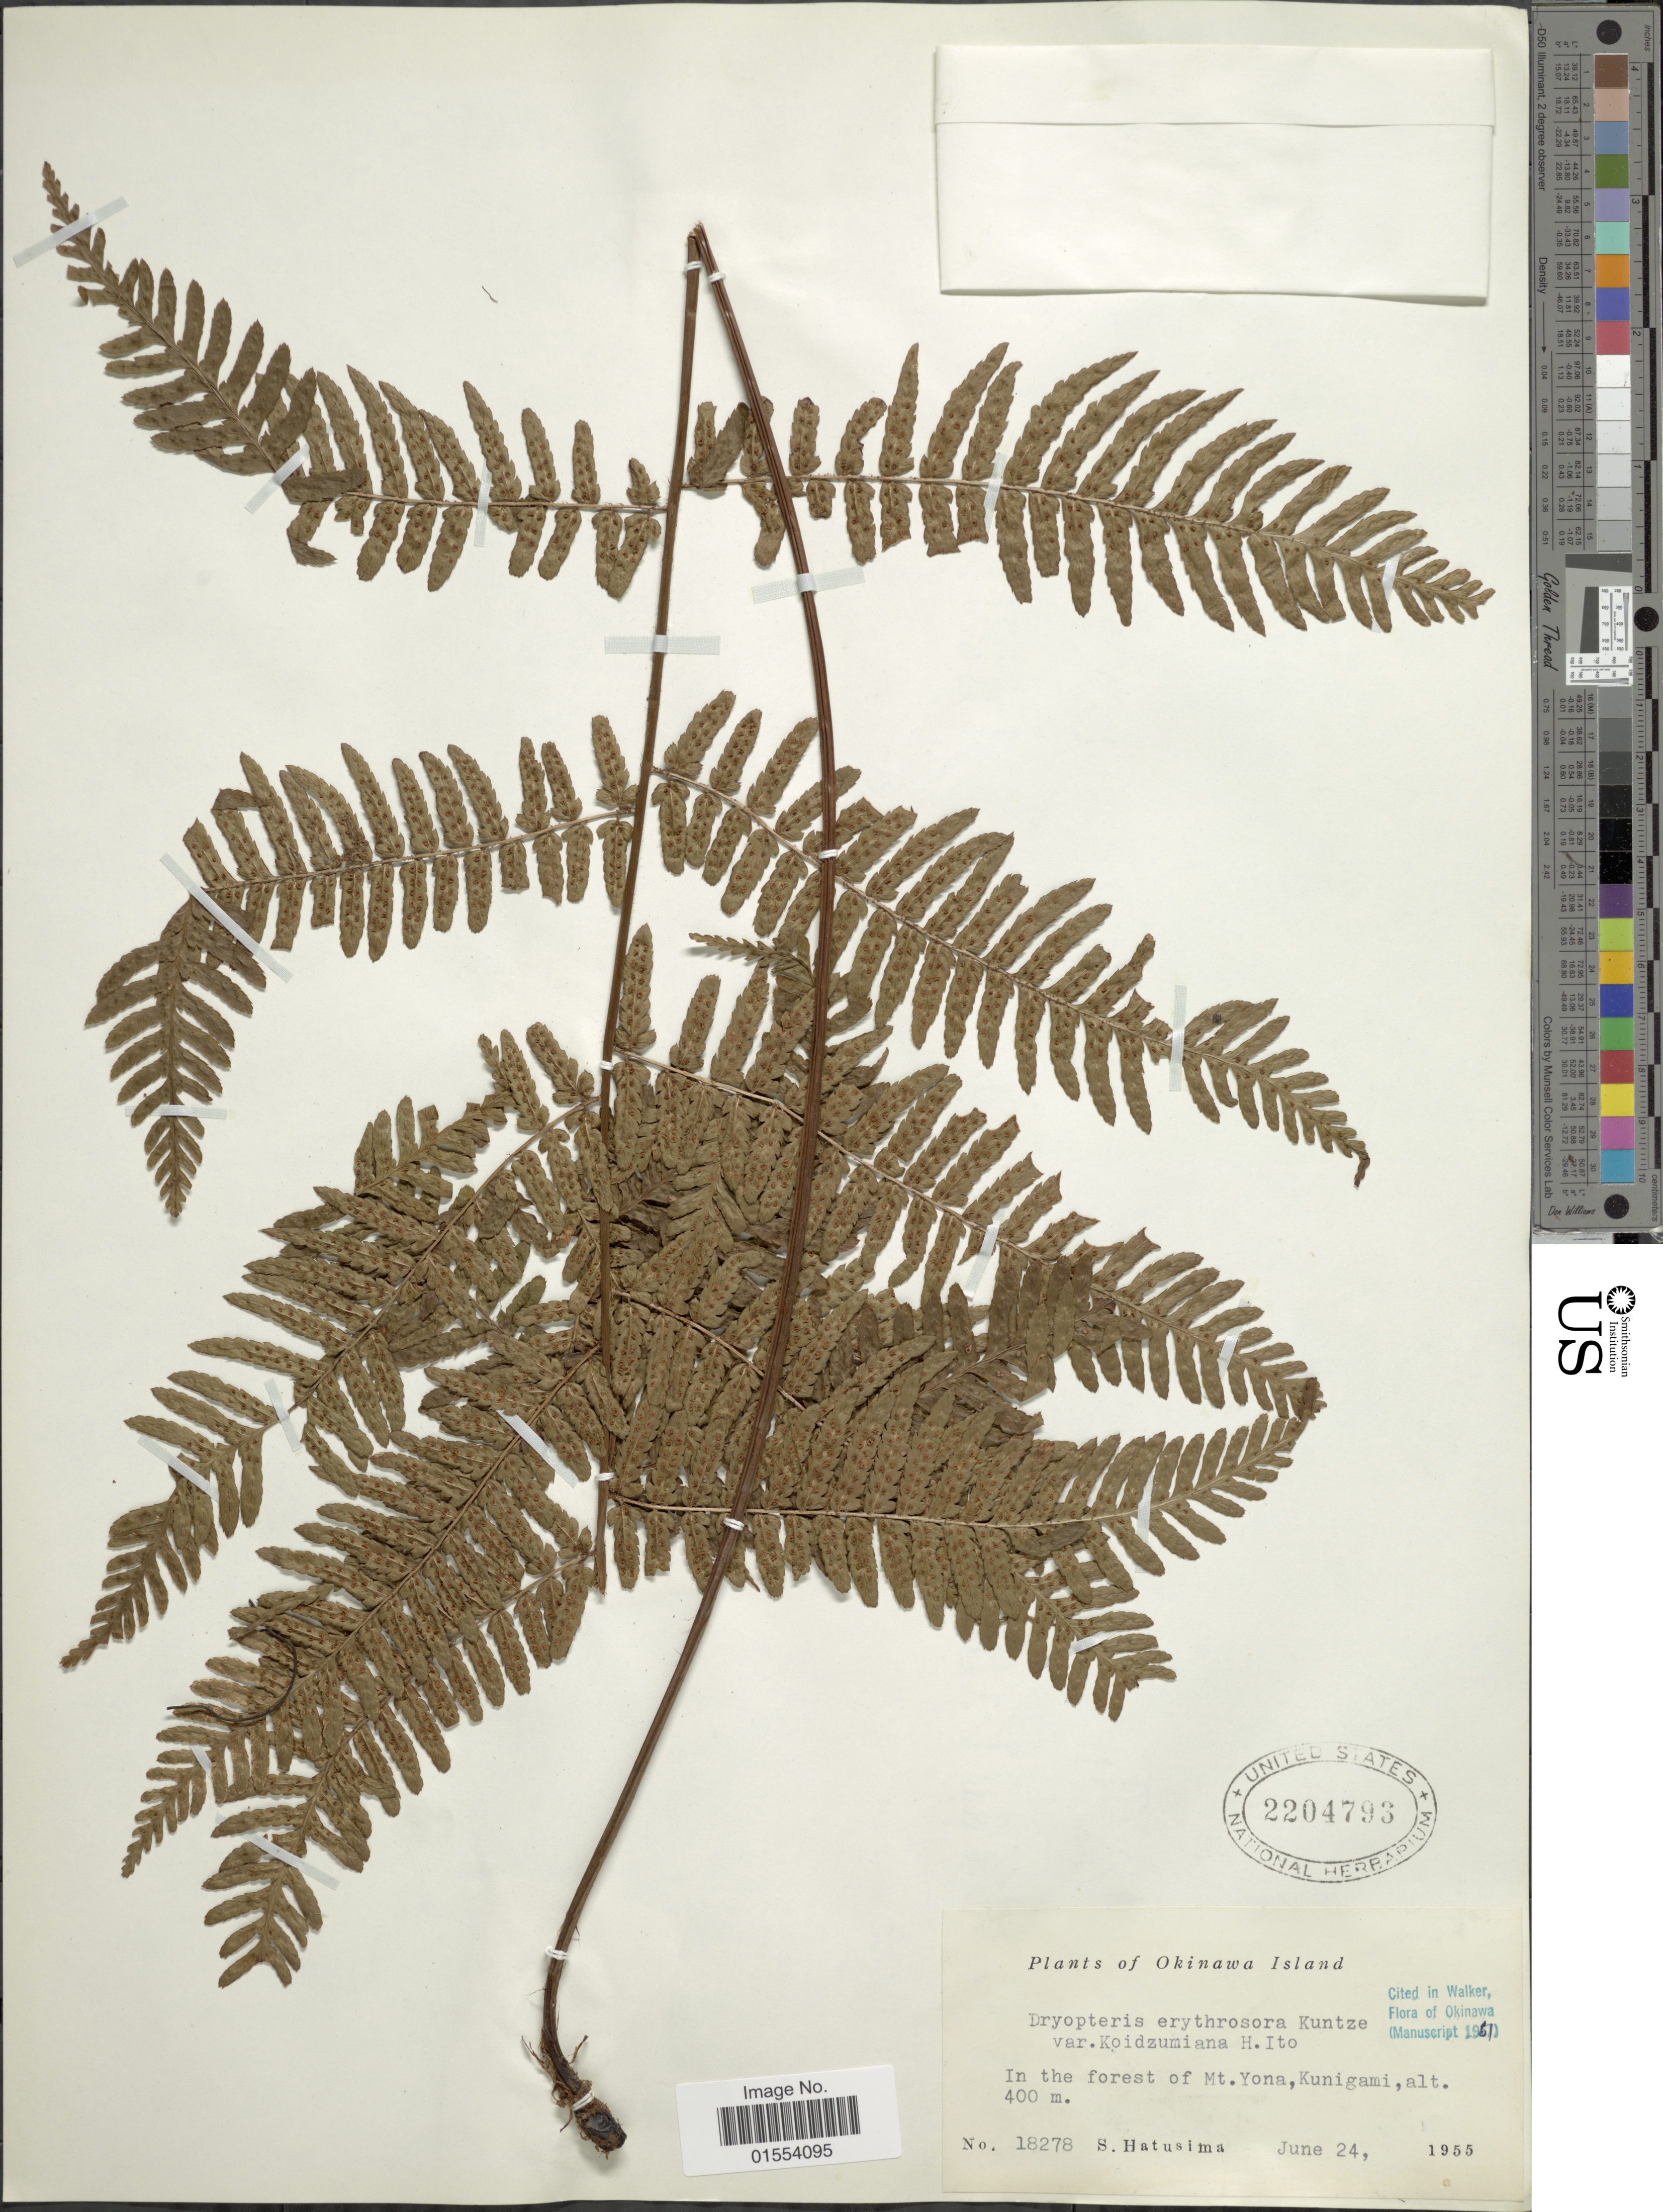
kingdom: Plantae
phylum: Tracheophyta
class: Polypodiopsida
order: Polypodiales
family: Dryopteridaceae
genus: Dryopteris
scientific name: Dryopteris erythrosora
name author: (D.C. Eaton) Kuntze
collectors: S. Hatusima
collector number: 18278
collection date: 1955-06-24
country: Japan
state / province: Okinawa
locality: Okinawa Islands. In the forest of Mt. Yona, Kunigami.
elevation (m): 400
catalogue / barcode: US 2204793